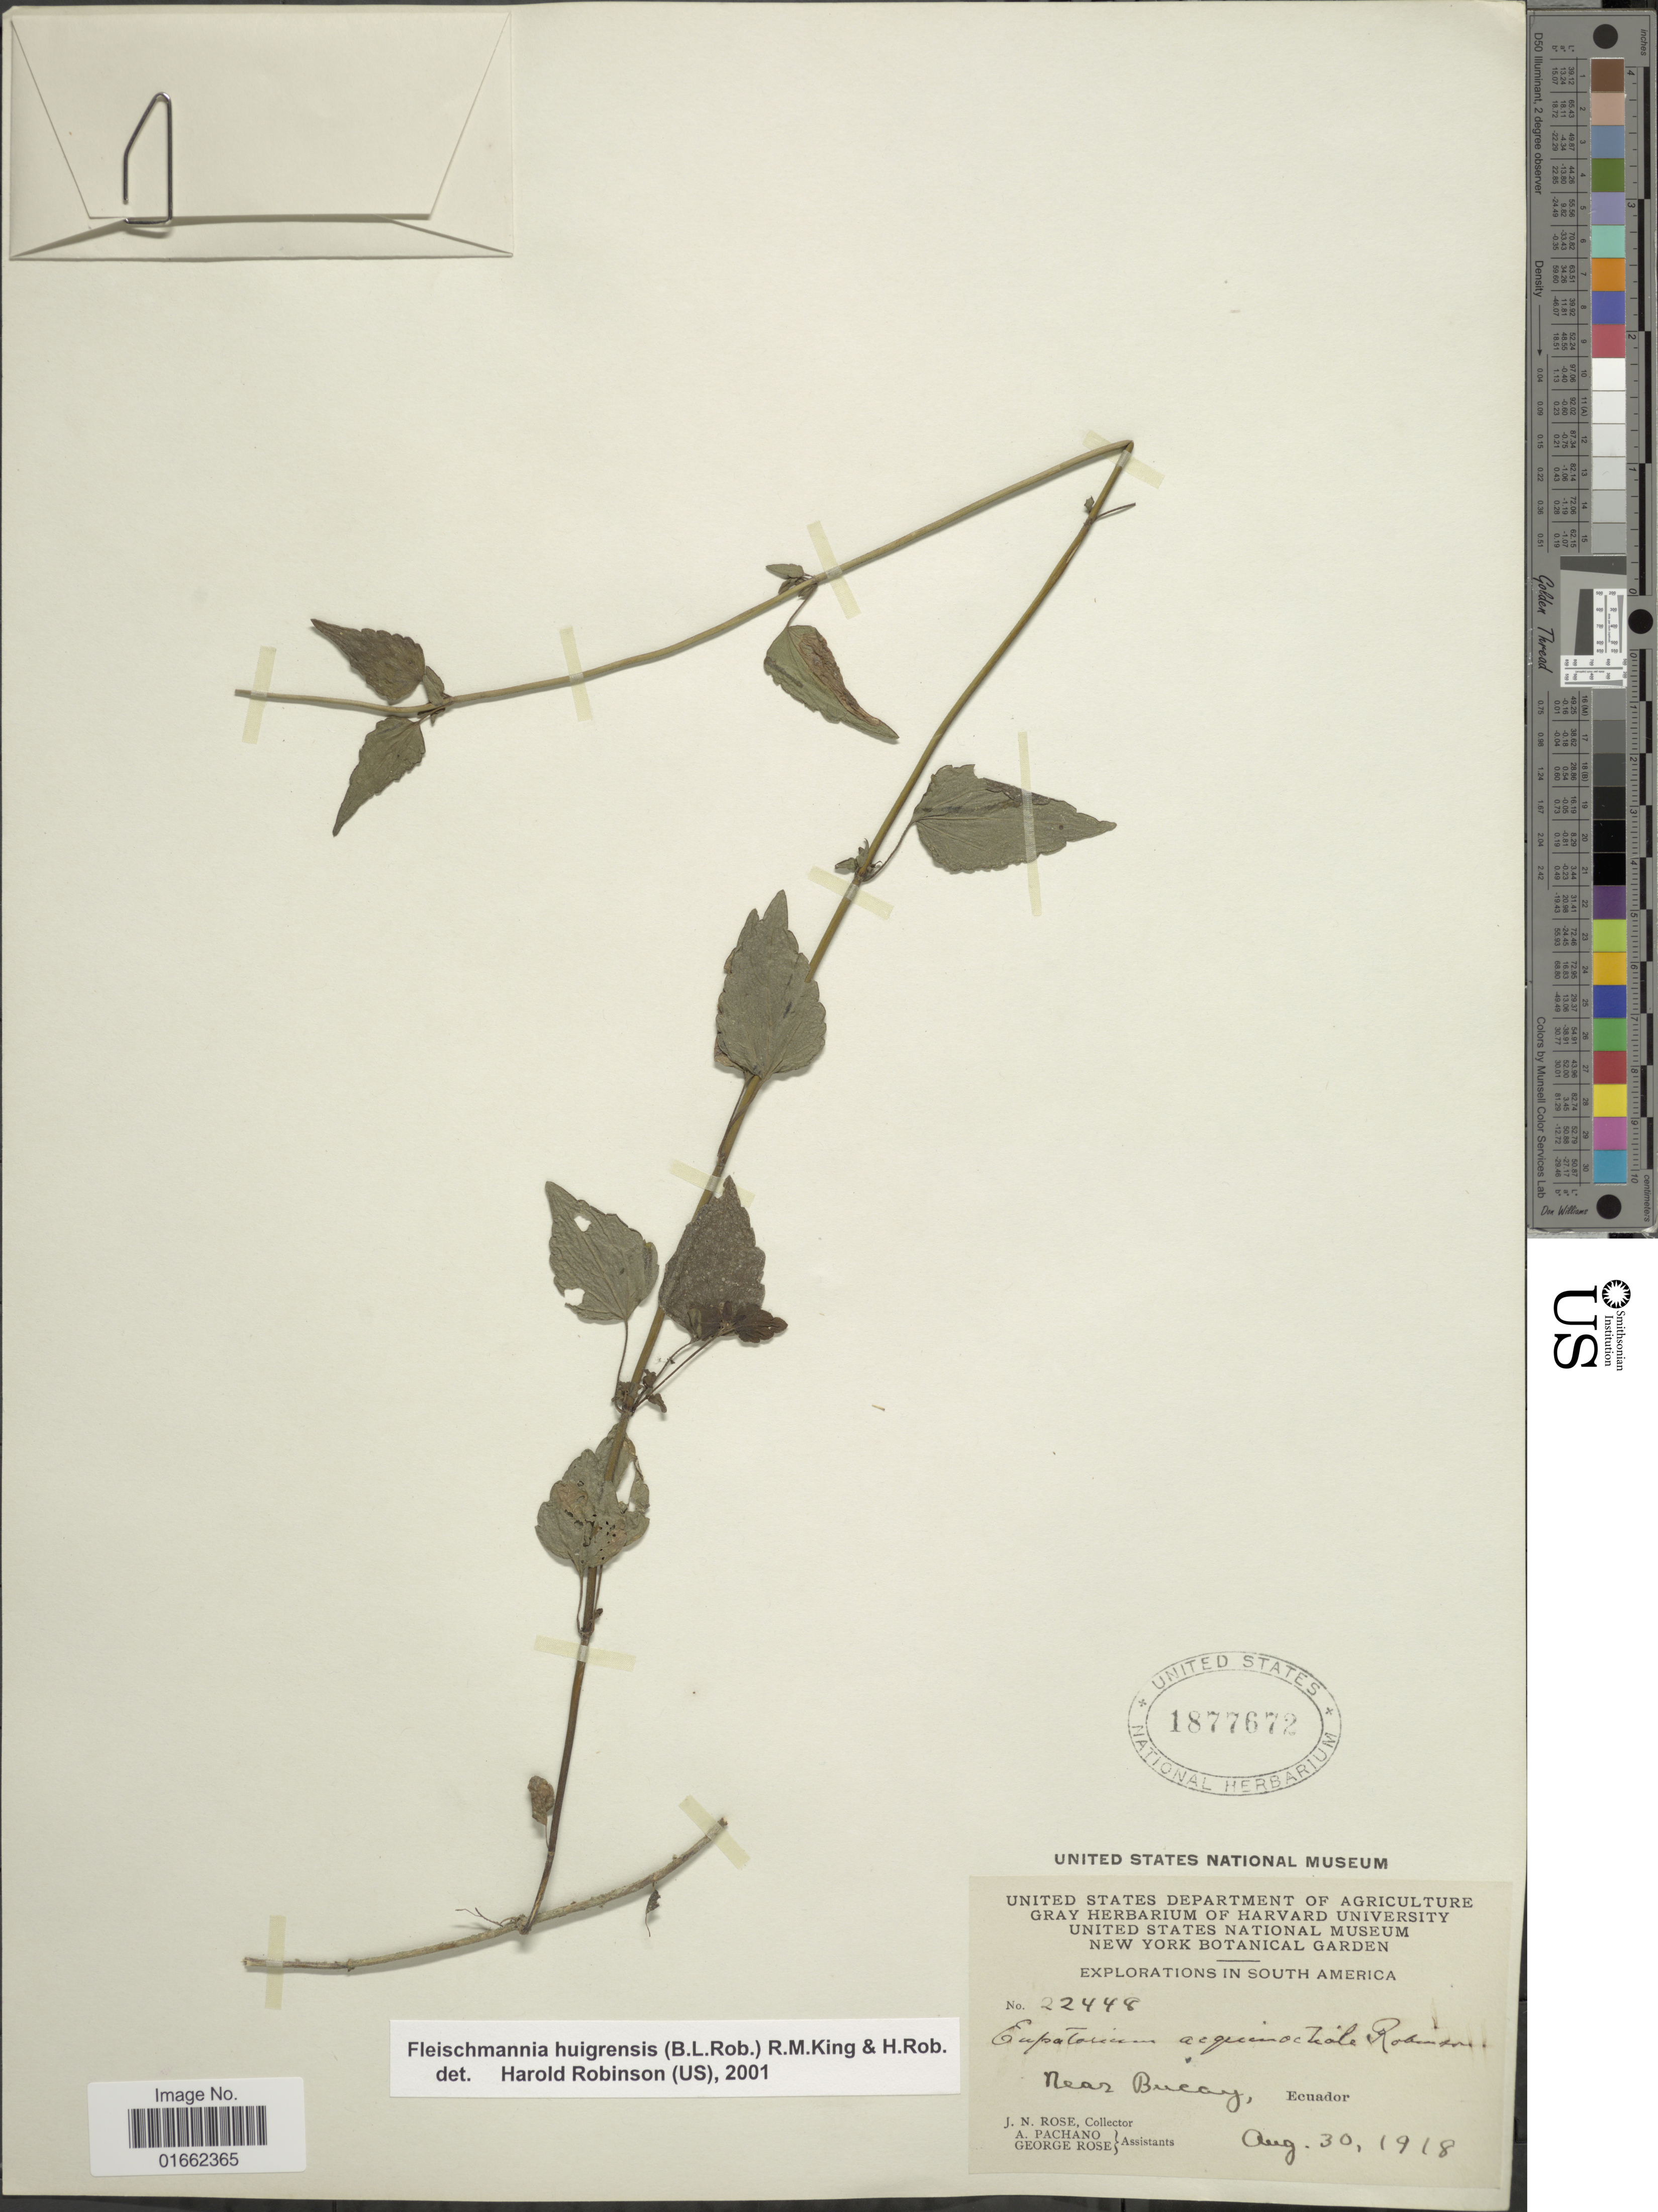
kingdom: Plantae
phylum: Tracheophyta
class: Magnoliopsida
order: Asterales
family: Asteraceae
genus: Fleischmannia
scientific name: Fleischmannia obscurifolia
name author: (Hieron.) R.M. King & H. Rob.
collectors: J. N. Rose, A. Pachano & G. Rose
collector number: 22448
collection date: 1918-08-30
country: Ecuador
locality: Near Bucay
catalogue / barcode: US 1877672